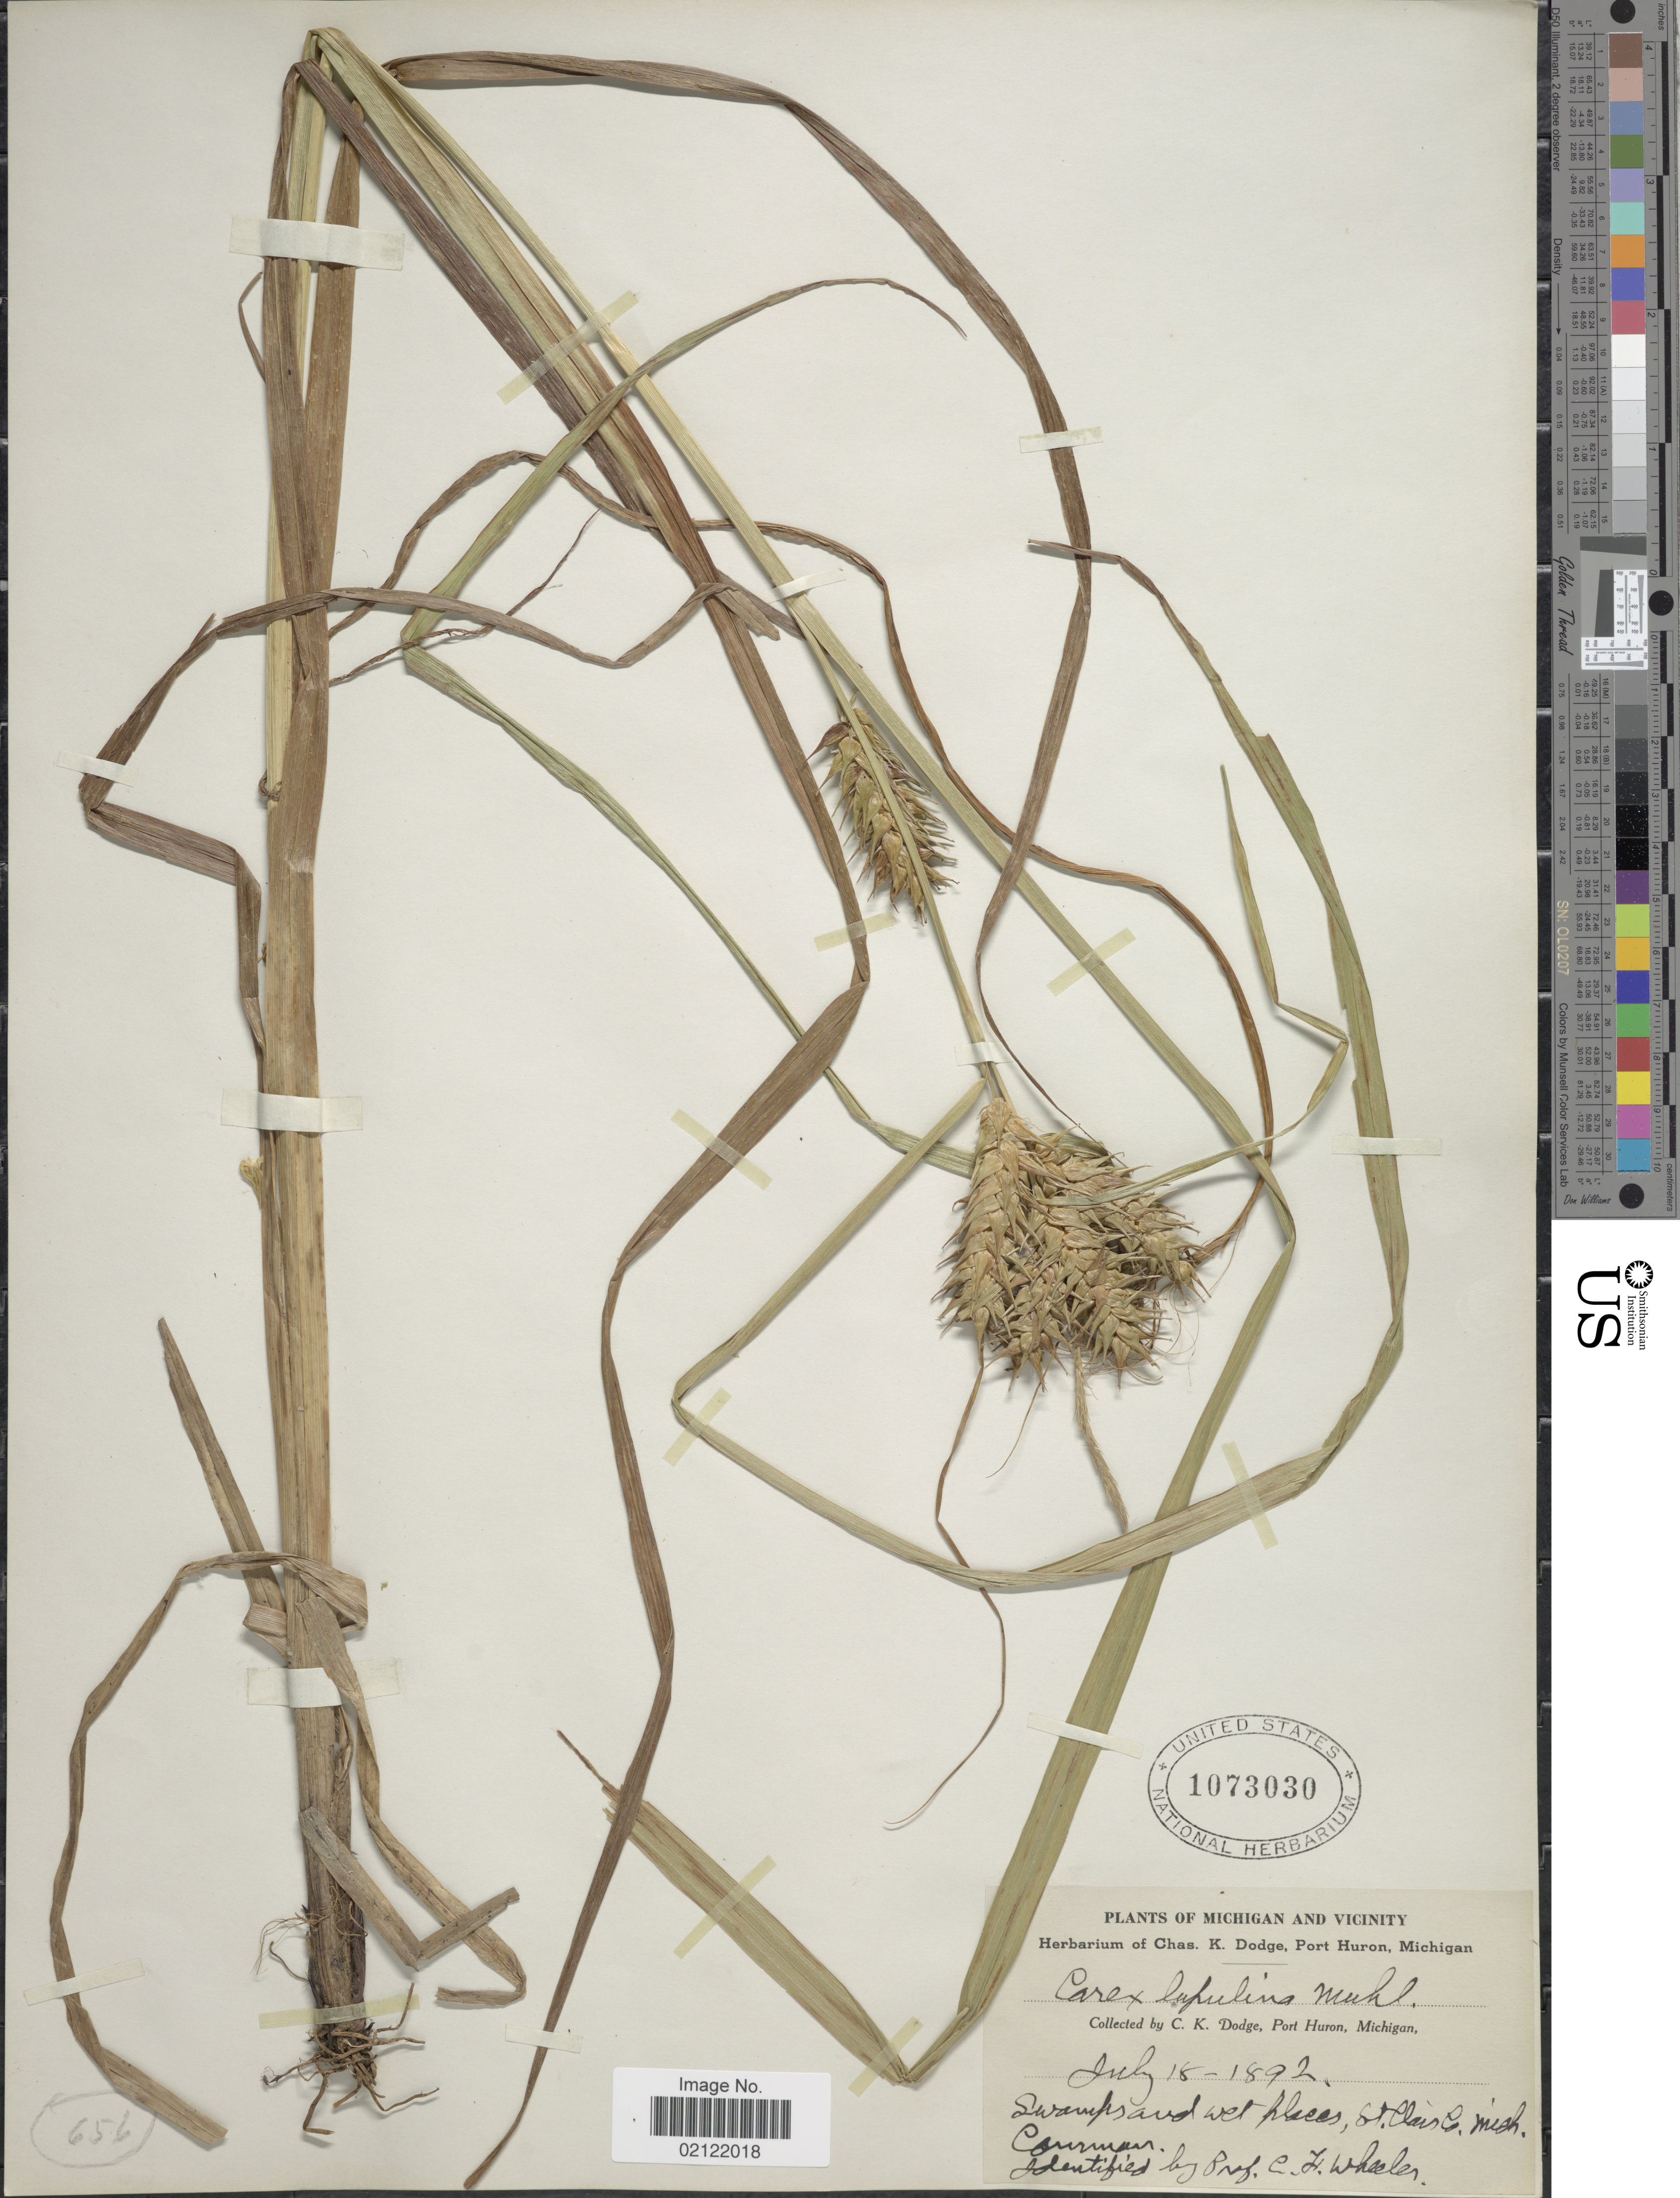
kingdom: Plantae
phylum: Tracheophyta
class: Liliopsida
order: Poales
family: Cyperaceae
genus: Carex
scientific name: Carex lupulina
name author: Muhl. ex Willd.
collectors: C. K. Dodge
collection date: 1892-07-18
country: United States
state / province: Michigan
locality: Michigan and Vicinity. Swamps and wet places, St. Clair Co., Mich.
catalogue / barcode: US 1073030